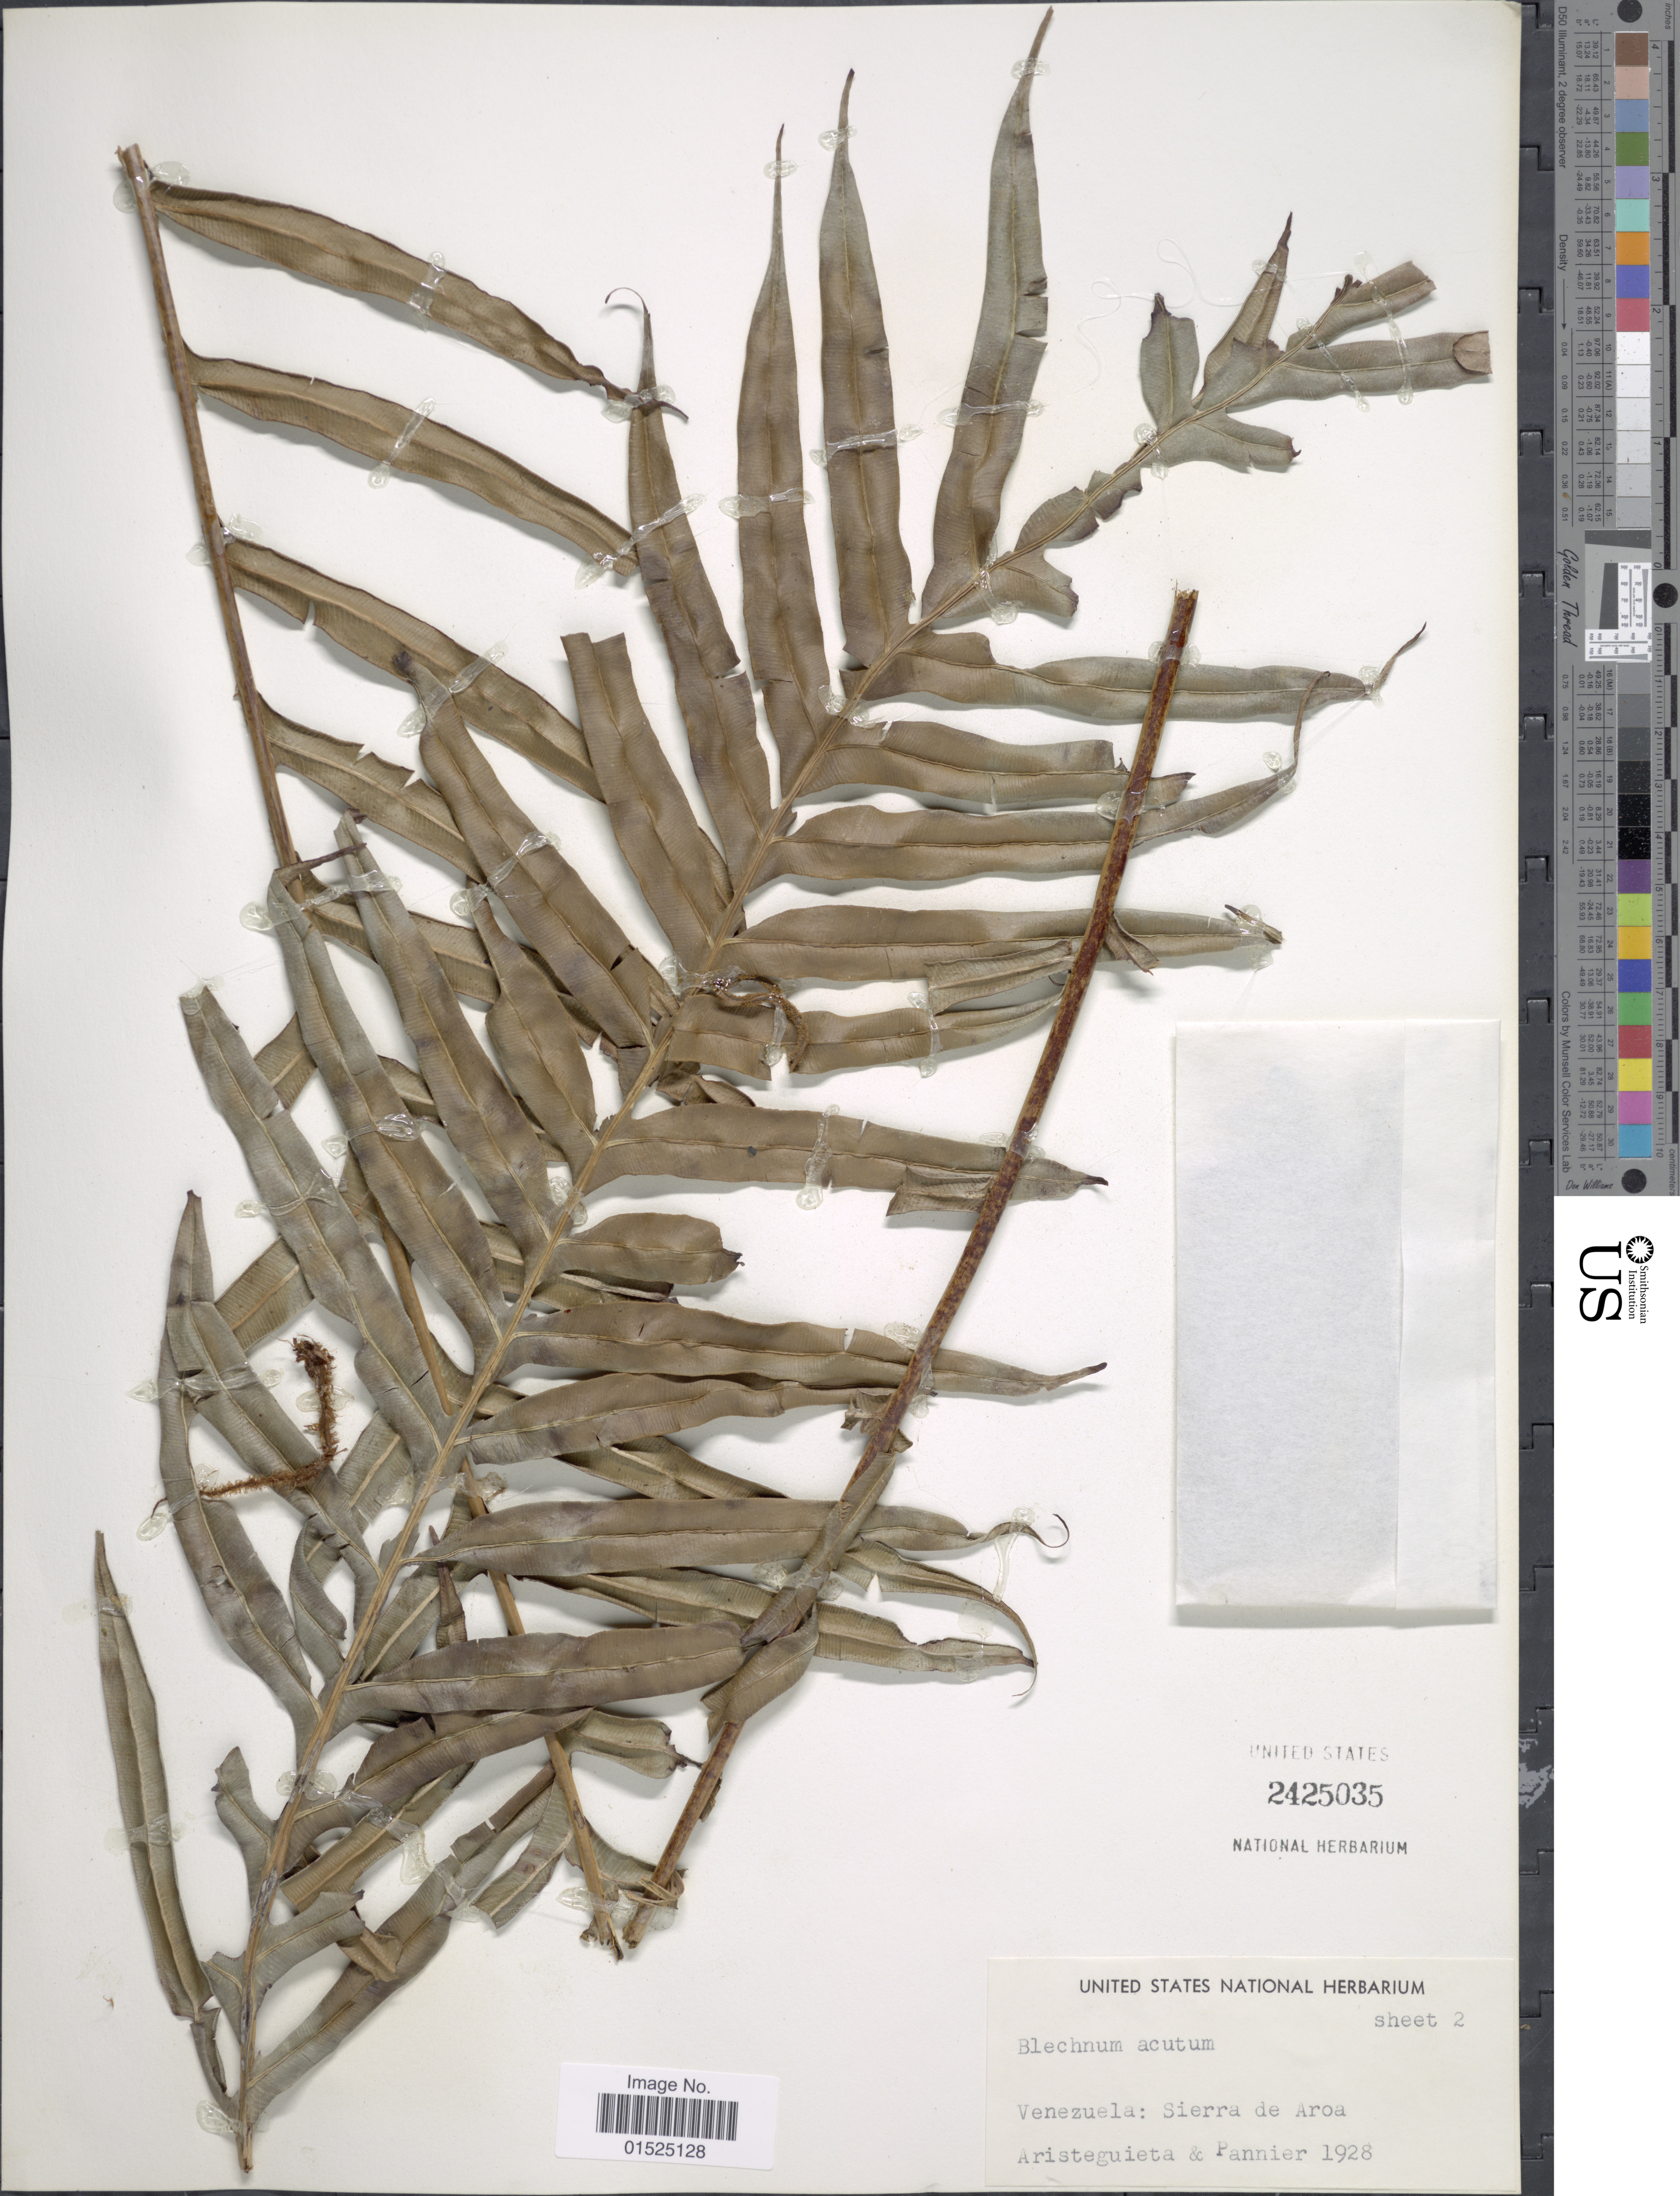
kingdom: Plantae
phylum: Tracheophyta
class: Polypodiopsida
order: Polypodiales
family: Blechnaceae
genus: Blechnum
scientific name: Blechnum acutum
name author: (Desv.) Mett.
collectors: -. Aristeguita & Pannier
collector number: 1928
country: Venezuela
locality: Sierra de Aroa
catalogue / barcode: US 2425035